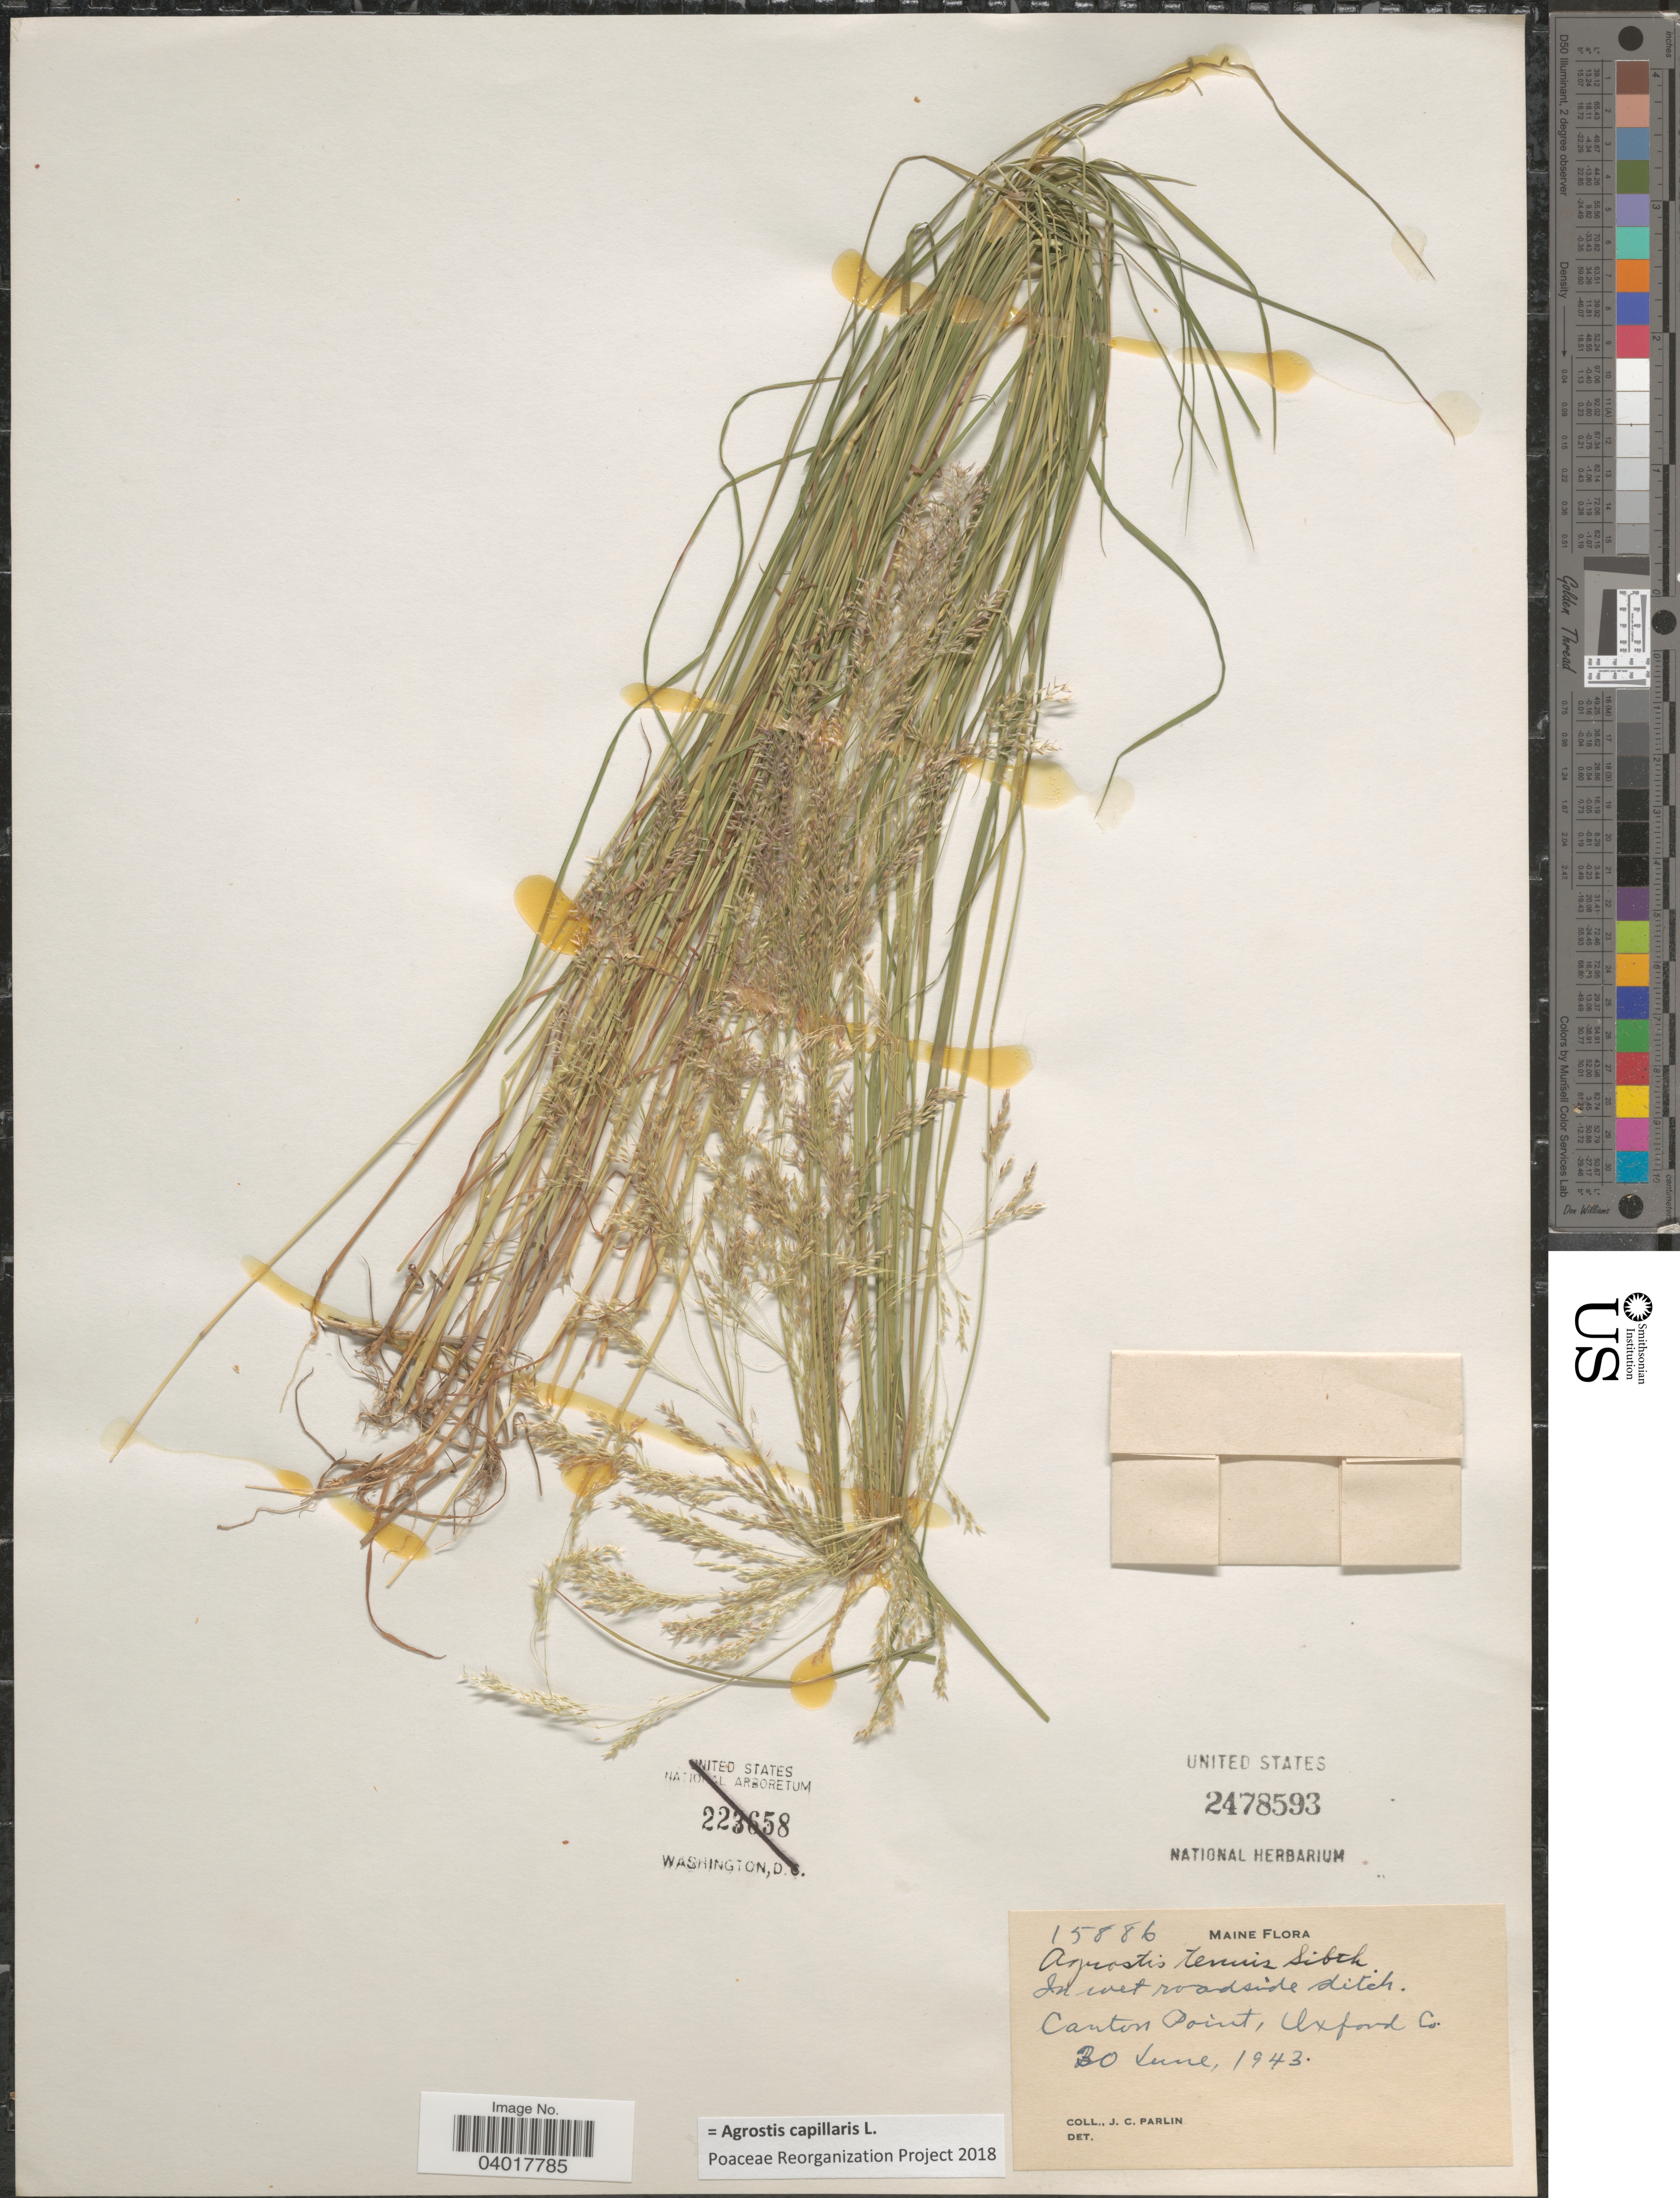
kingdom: Plantae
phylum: Tracheophyta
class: Liliopsida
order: Poales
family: Poaceae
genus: Agrostis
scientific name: Agrostis capillaris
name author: L.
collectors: J. Parlin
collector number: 15886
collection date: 1943-06-30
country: United States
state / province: Maine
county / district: Oxford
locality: Canton Point, Oxford Co.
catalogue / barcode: US 2478593